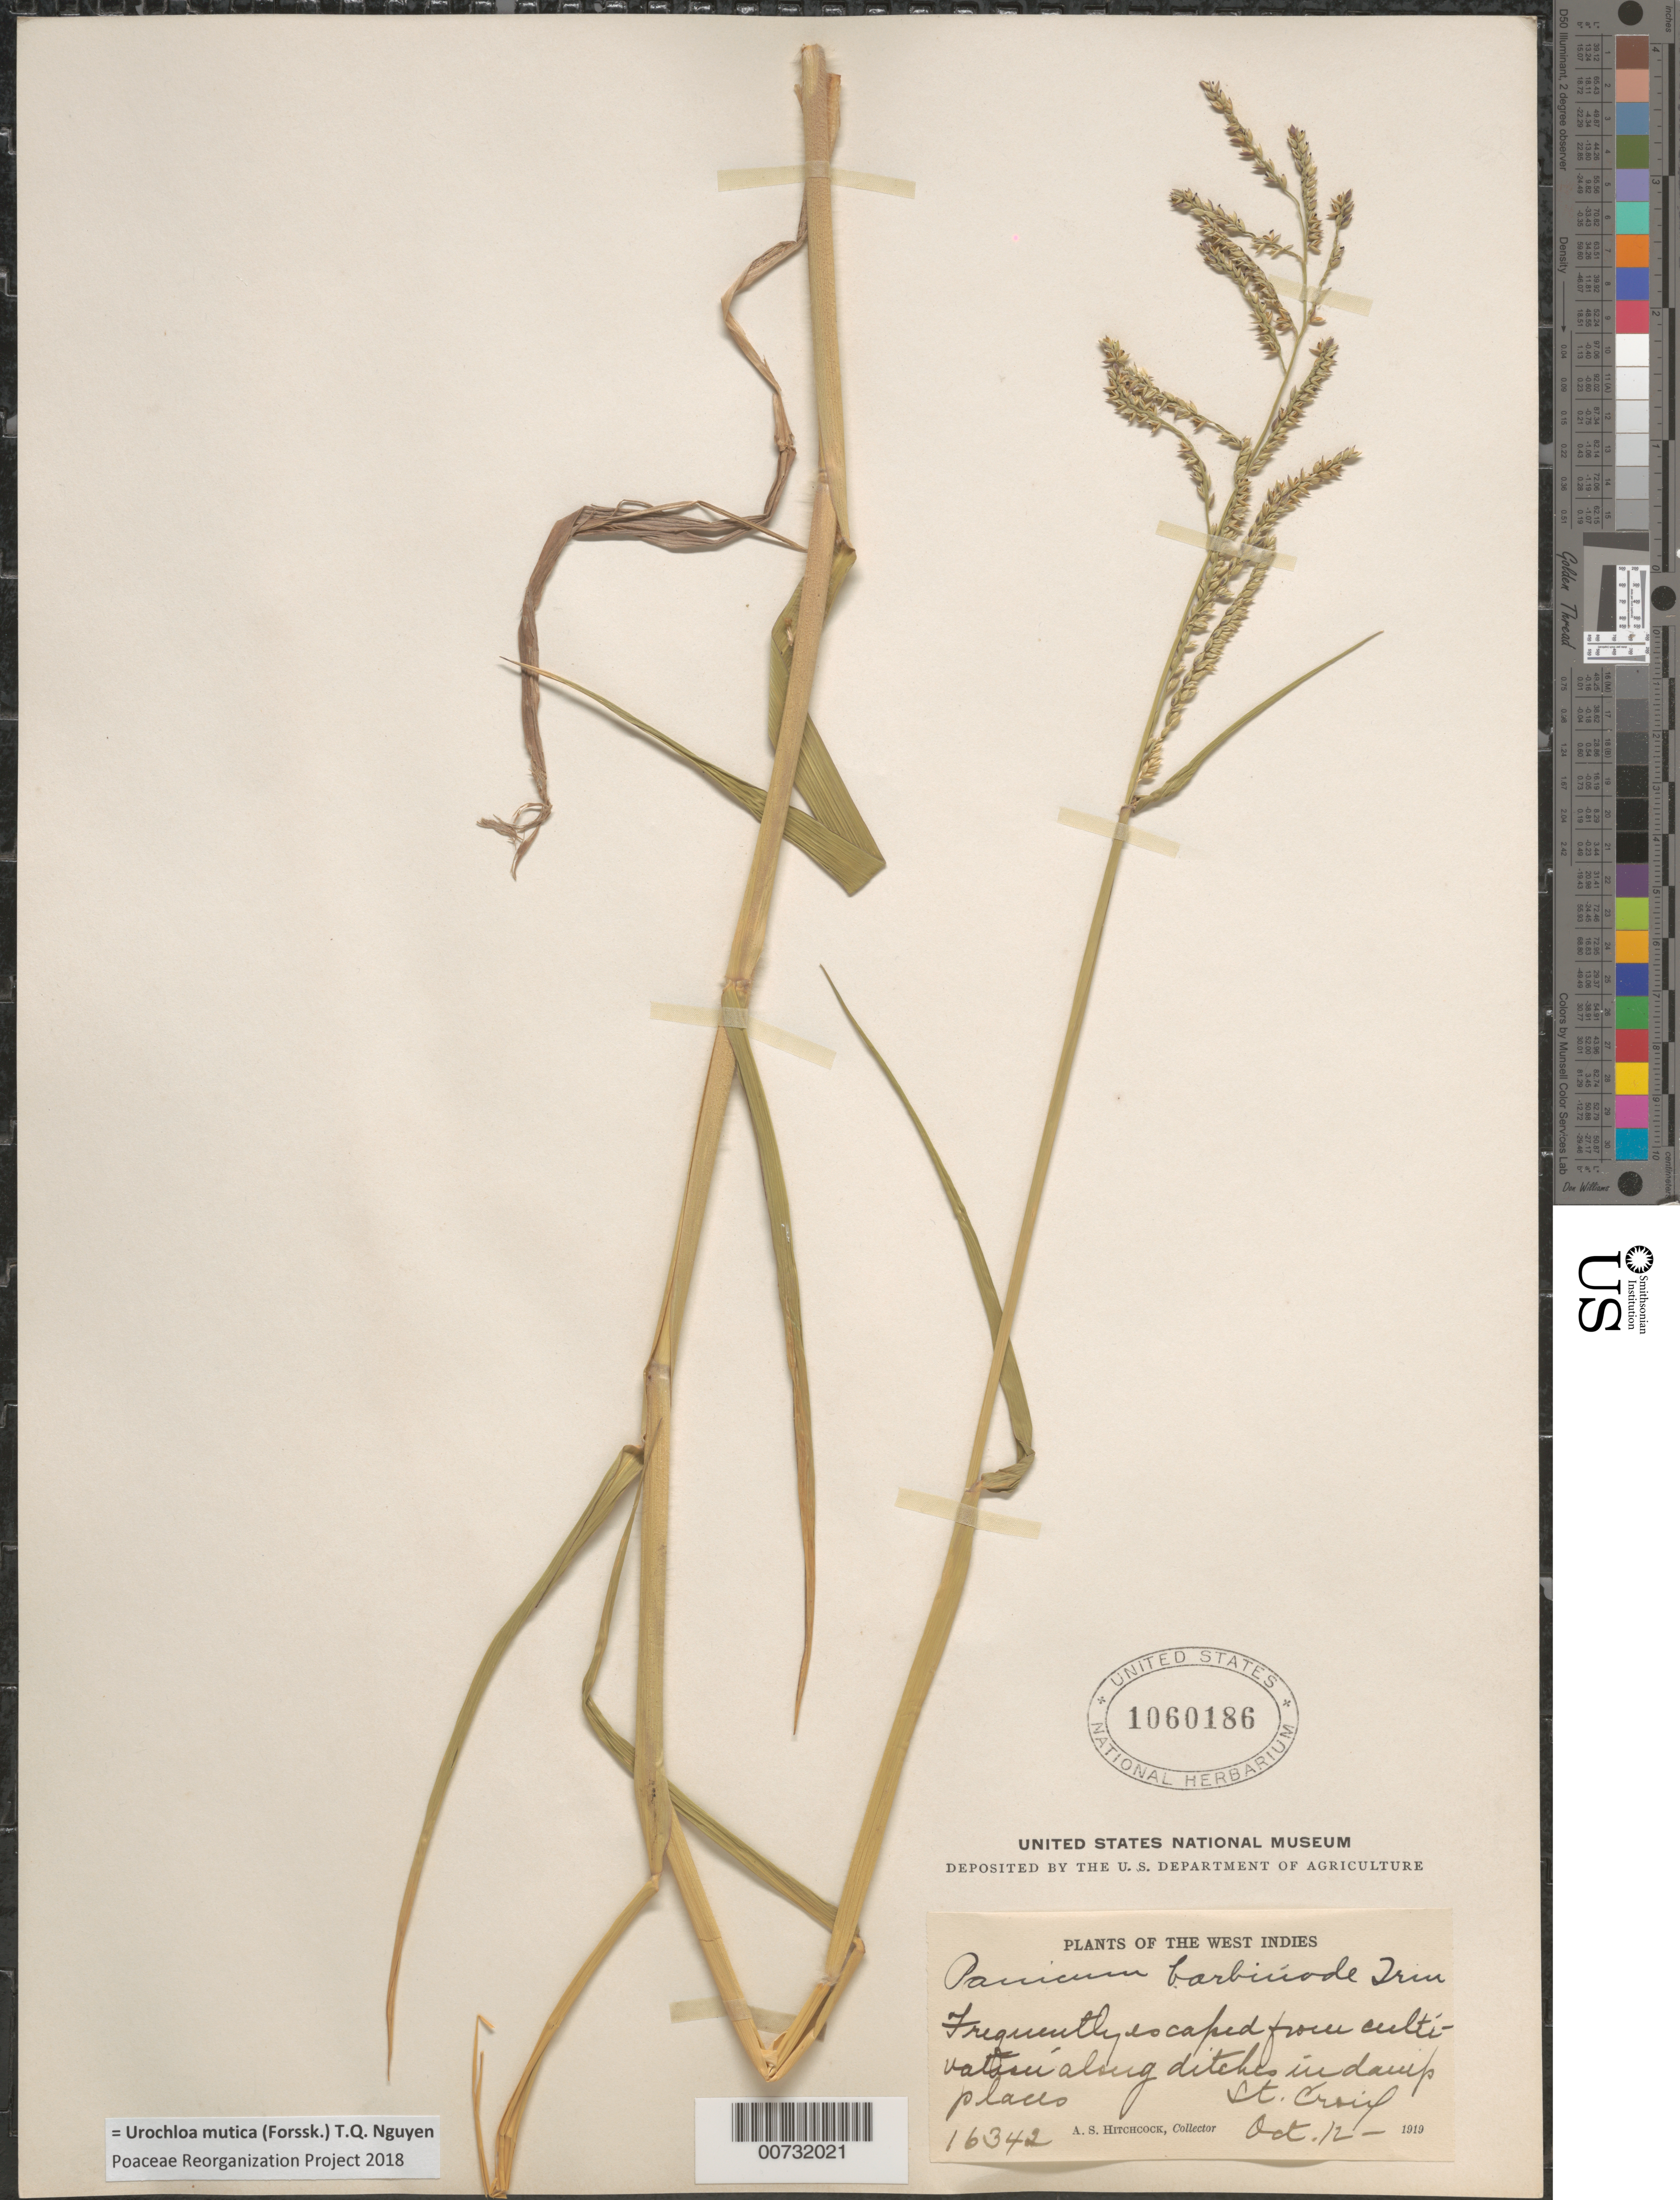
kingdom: Plantae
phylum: Tracheophyta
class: Liliopsida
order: Poales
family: Poaceae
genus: Urochloa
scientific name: Urochloa mutica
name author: (Forssk.) T.Q. Nguyen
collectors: A. S. Hitchcock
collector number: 16342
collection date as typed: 12 Oct 1919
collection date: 1919-10-12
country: U.S. Virgin Islands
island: St. Croix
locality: St. Croix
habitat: Along ditches in damp places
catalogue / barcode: US 1060186